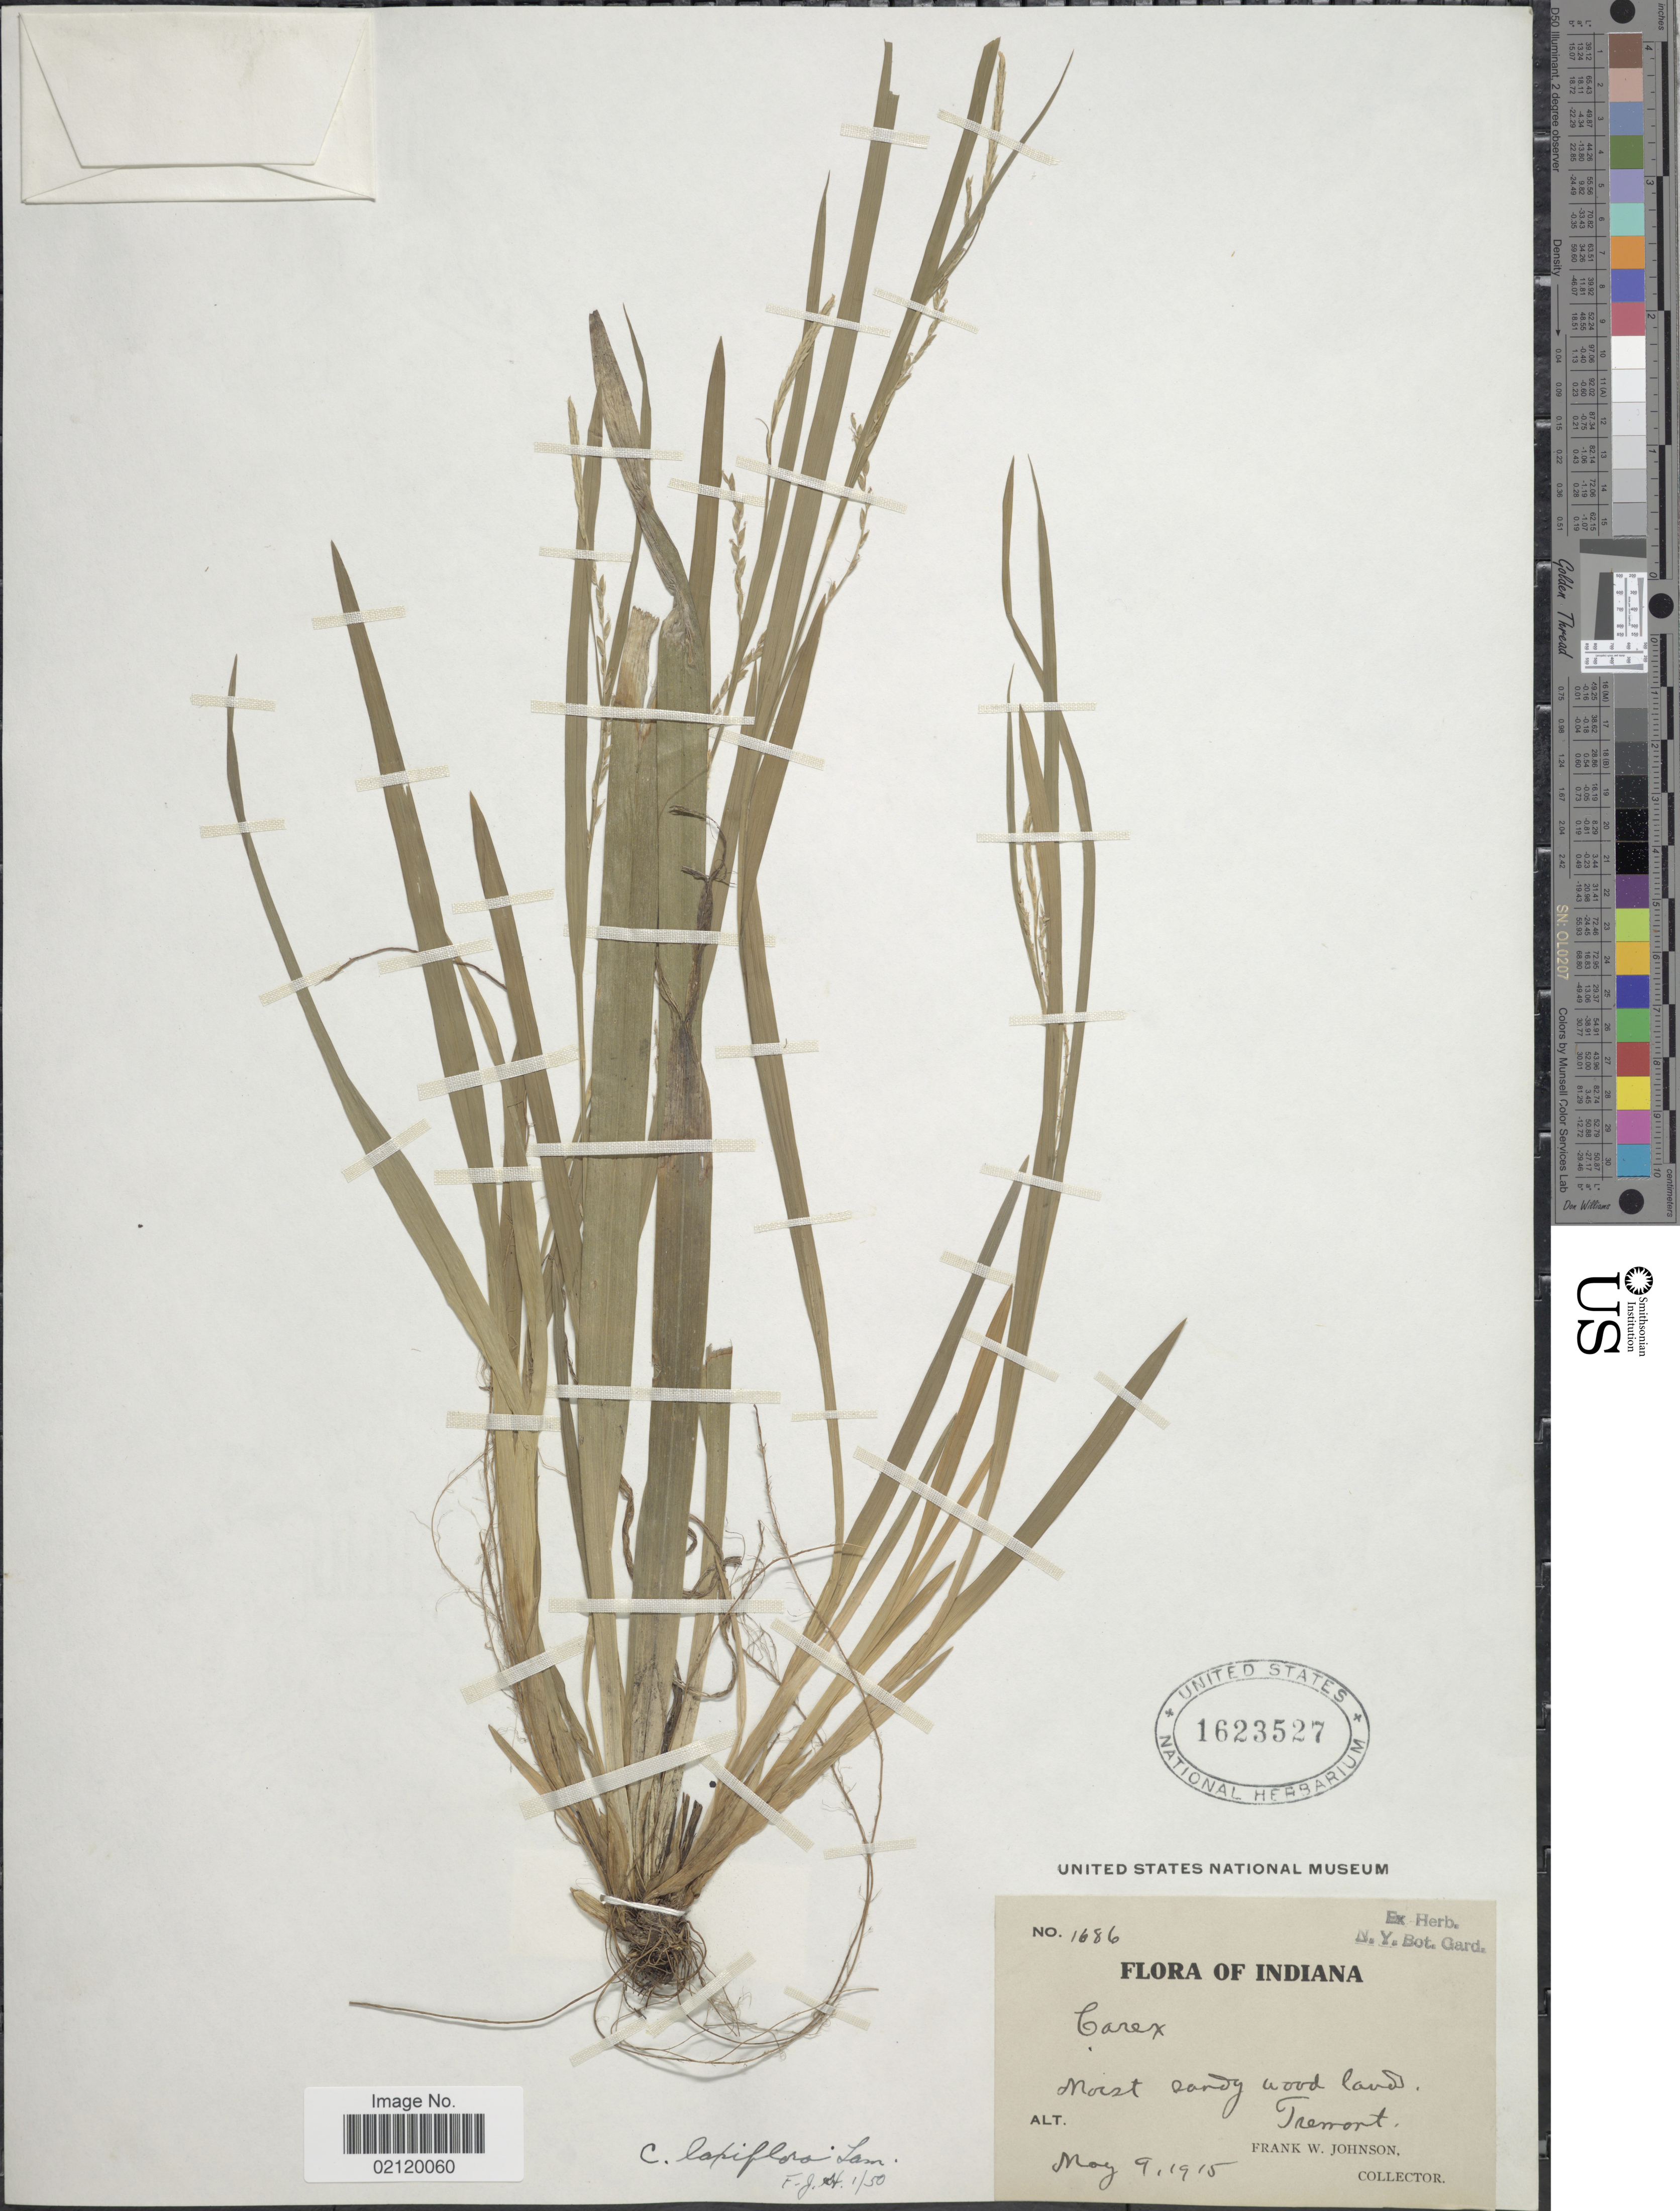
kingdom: Plantae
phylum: Tracheophyta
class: Liliopsida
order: Poales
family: Cyperaceae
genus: Carex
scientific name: Carex laxiflora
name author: Lam.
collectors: F. W. Johnson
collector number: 1686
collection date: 1915-05-09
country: United States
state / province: Indiana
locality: Moist sandy wood land. Tremont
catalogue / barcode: US 1623527